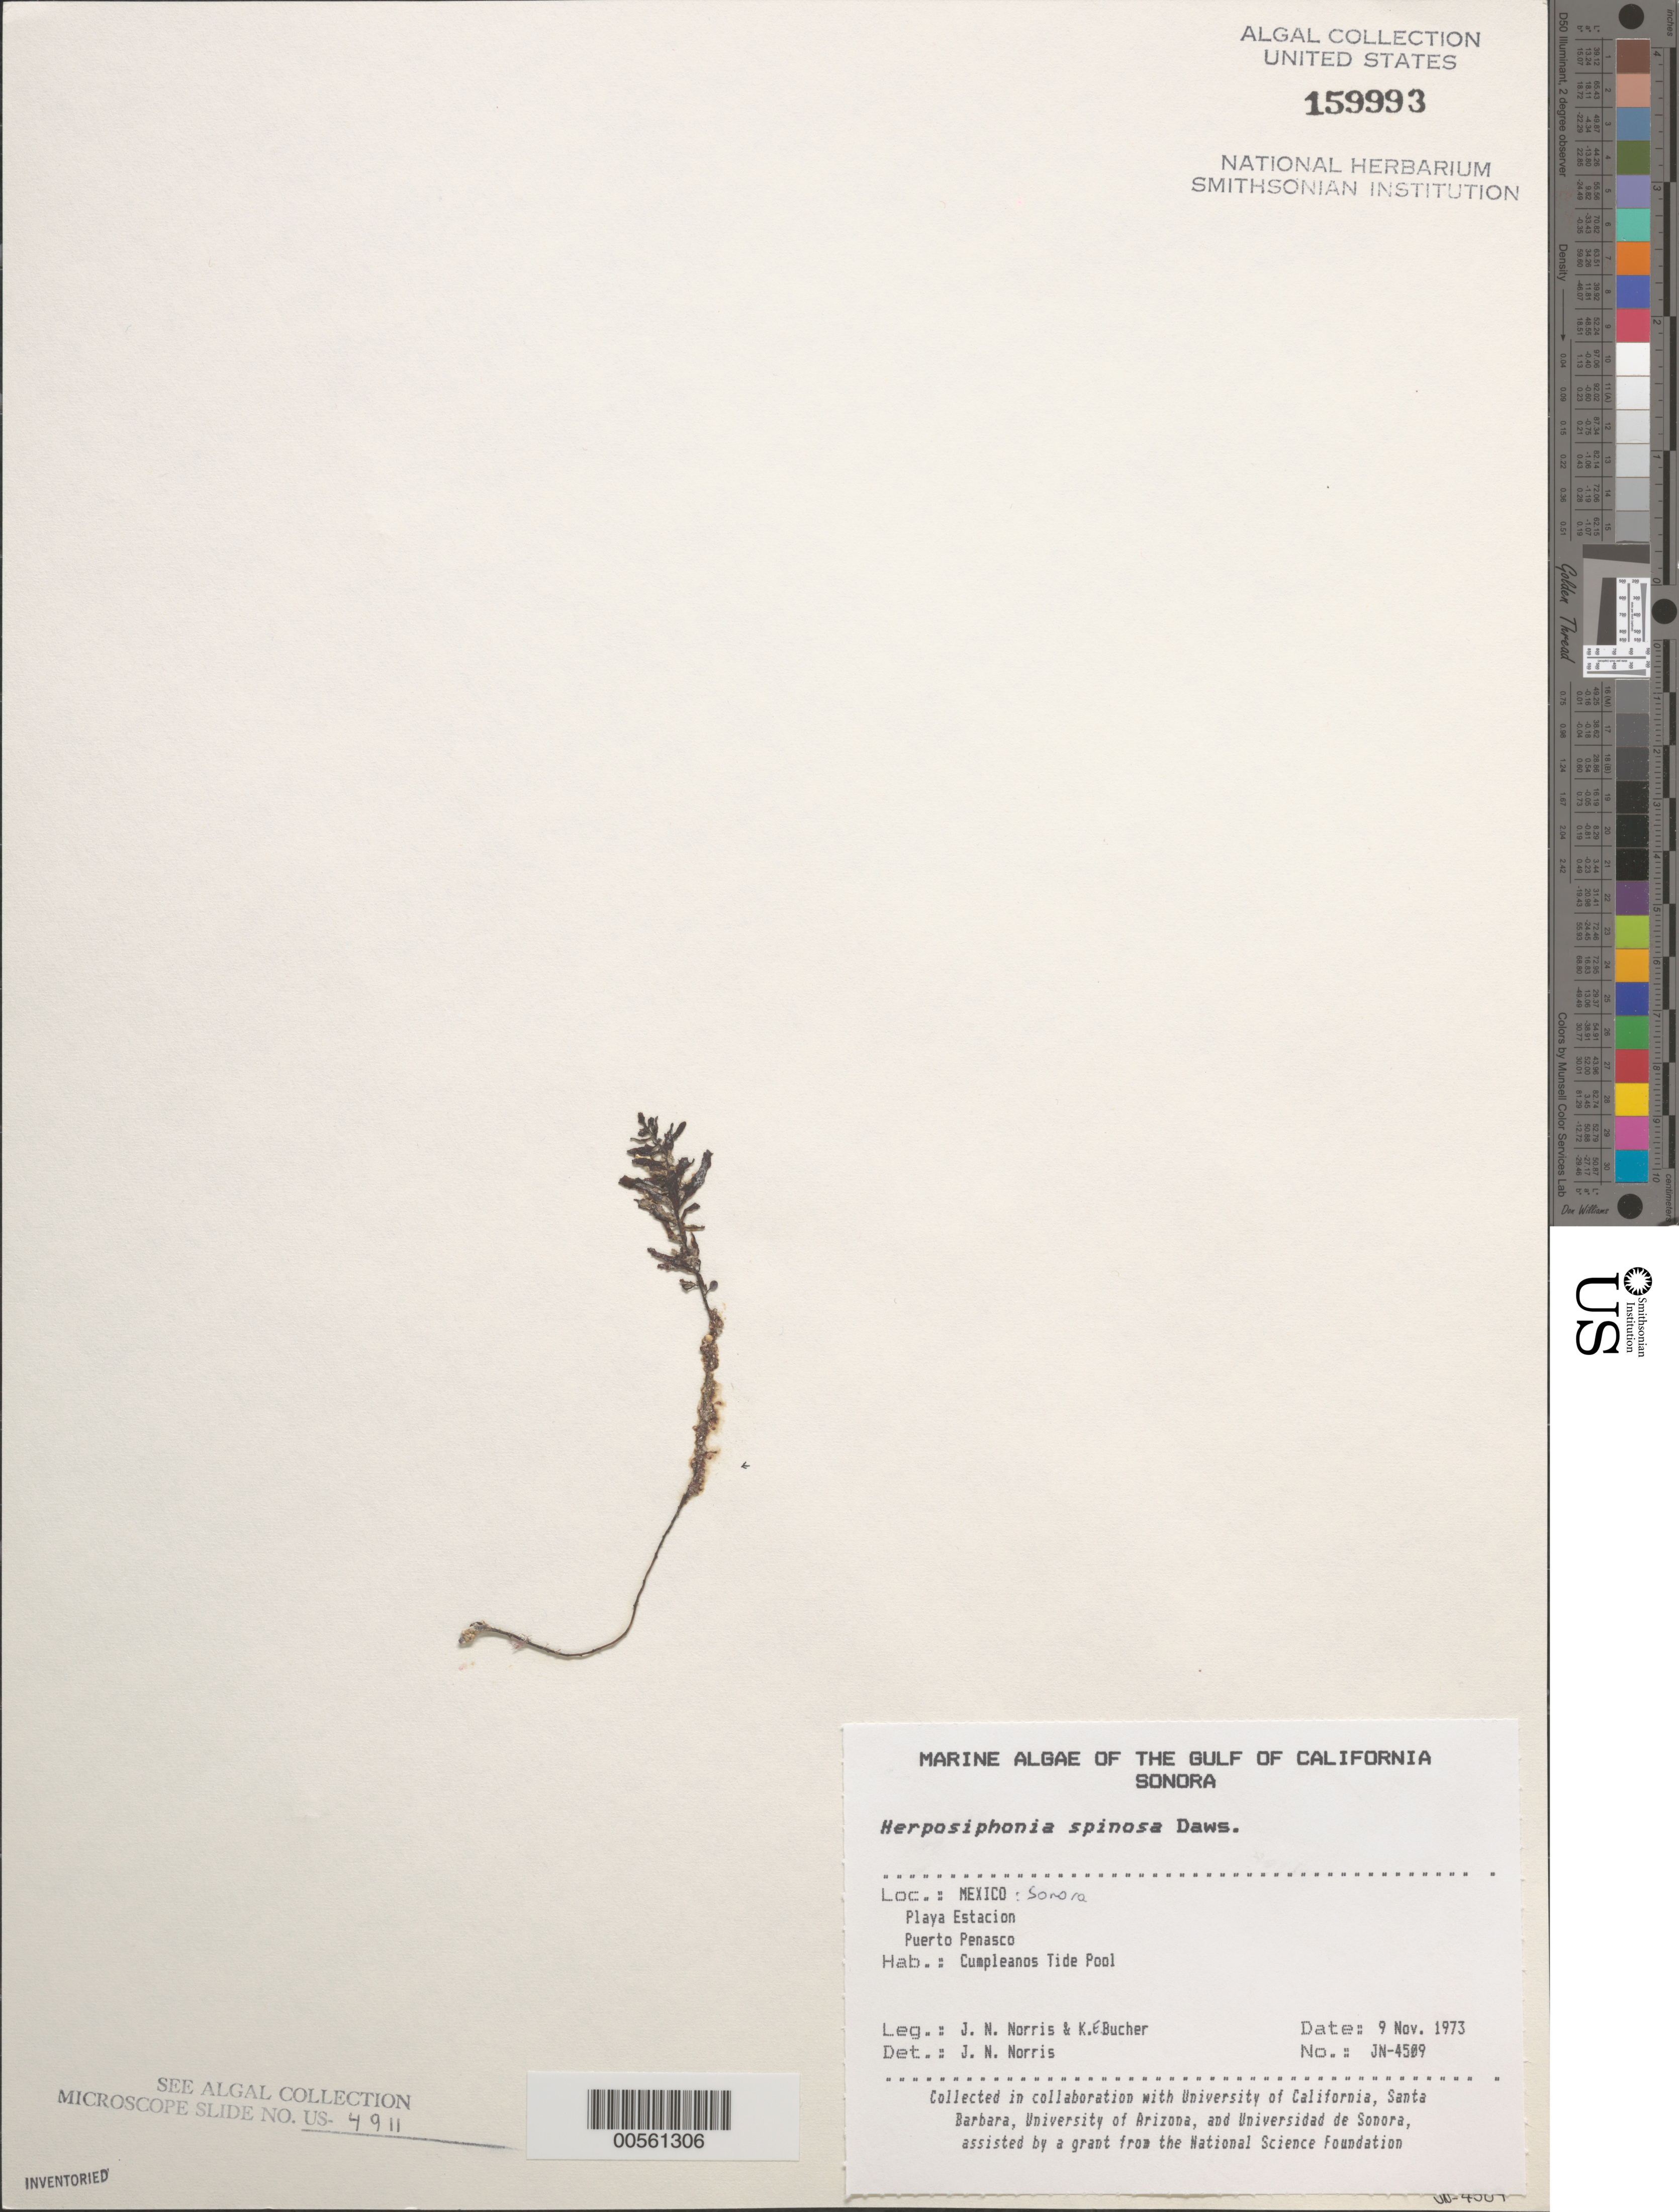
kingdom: Plantae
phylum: Rhodophyta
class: Florideophyceae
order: Ceramiales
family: Rhodomelaceae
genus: Herposiphonia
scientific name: Herposiphonia spinosa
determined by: Norris, James N.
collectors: J. N. Norris & K. E. Bucher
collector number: JN-4509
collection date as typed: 09 Nov 1973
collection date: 1973-11-09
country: Mexico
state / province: Sonora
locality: Playa Estacion, Puerto Penasco, Cumpleanos Tide Pool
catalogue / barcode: US 159993